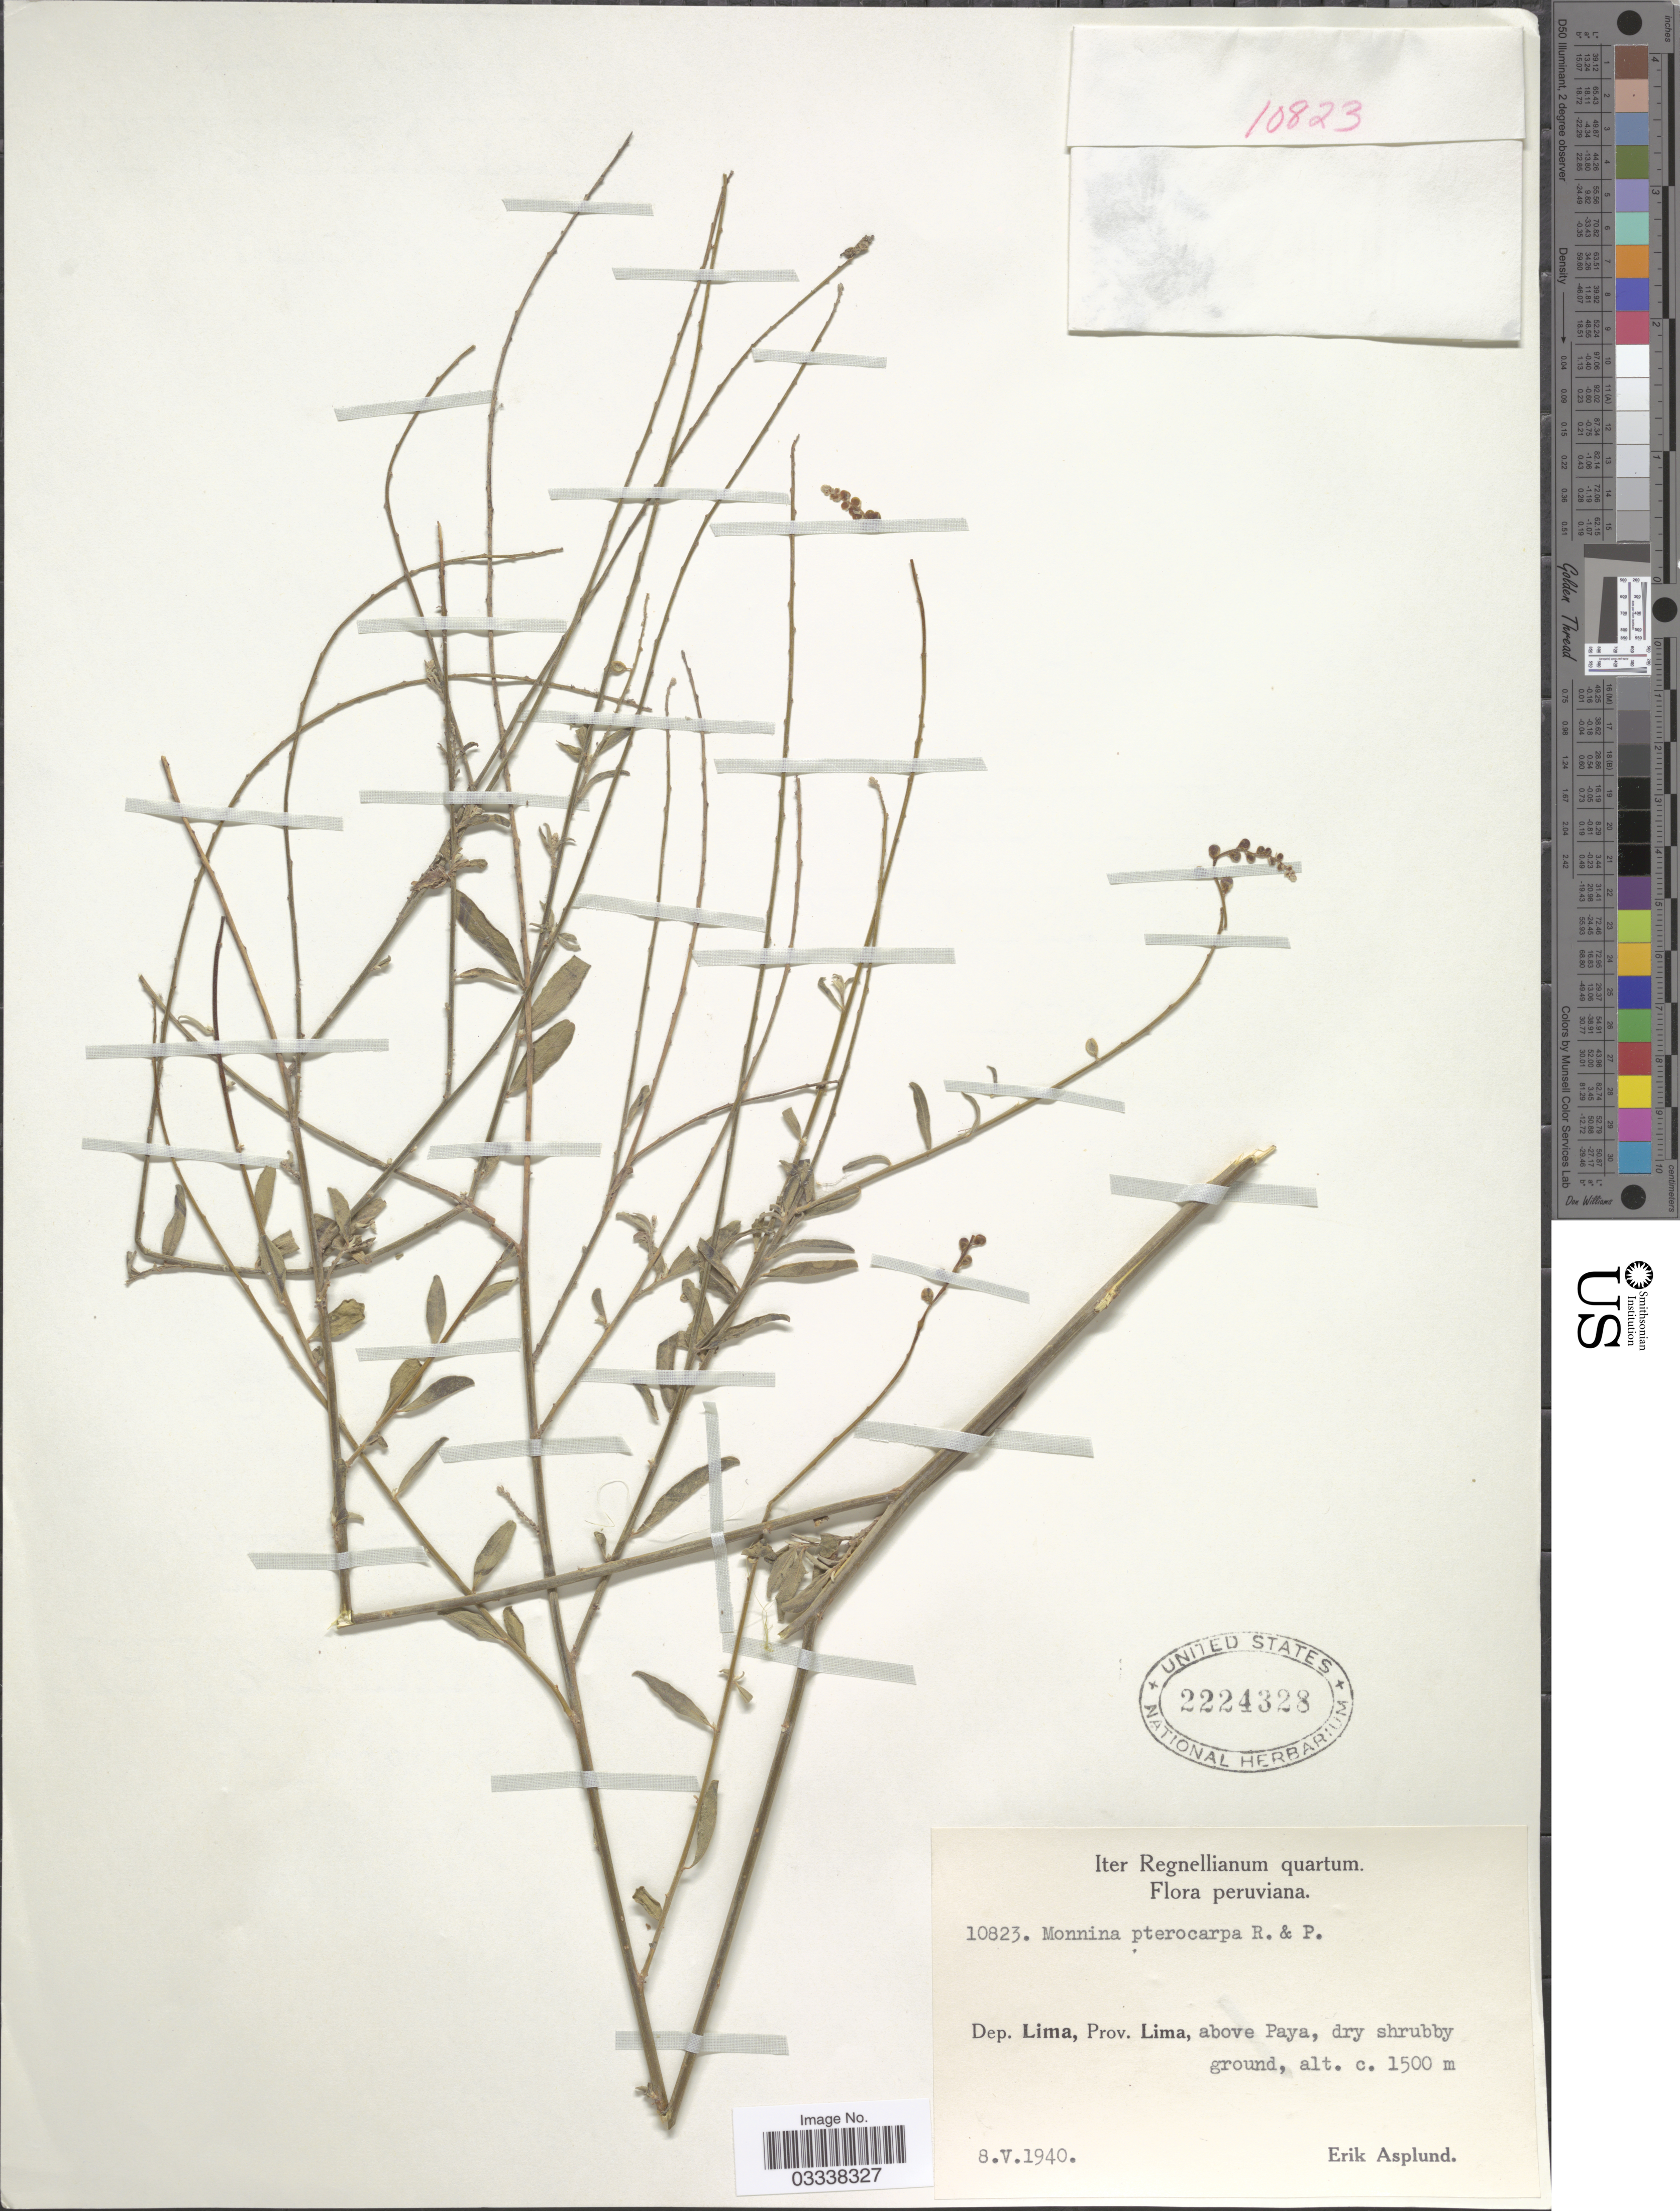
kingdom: Plantae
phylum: Tracheophyta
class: Magnoliopsida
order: Fabales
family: Polygalaceae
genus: Monnina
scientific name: Monnina pterocarpa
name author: Ruiz & Pav.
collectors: E. Asplund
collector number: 10823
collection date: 1940-05-08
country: Peru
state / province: Lima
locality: Dep. Lima, above Paya.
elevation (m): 1500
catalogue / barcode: US 2224328